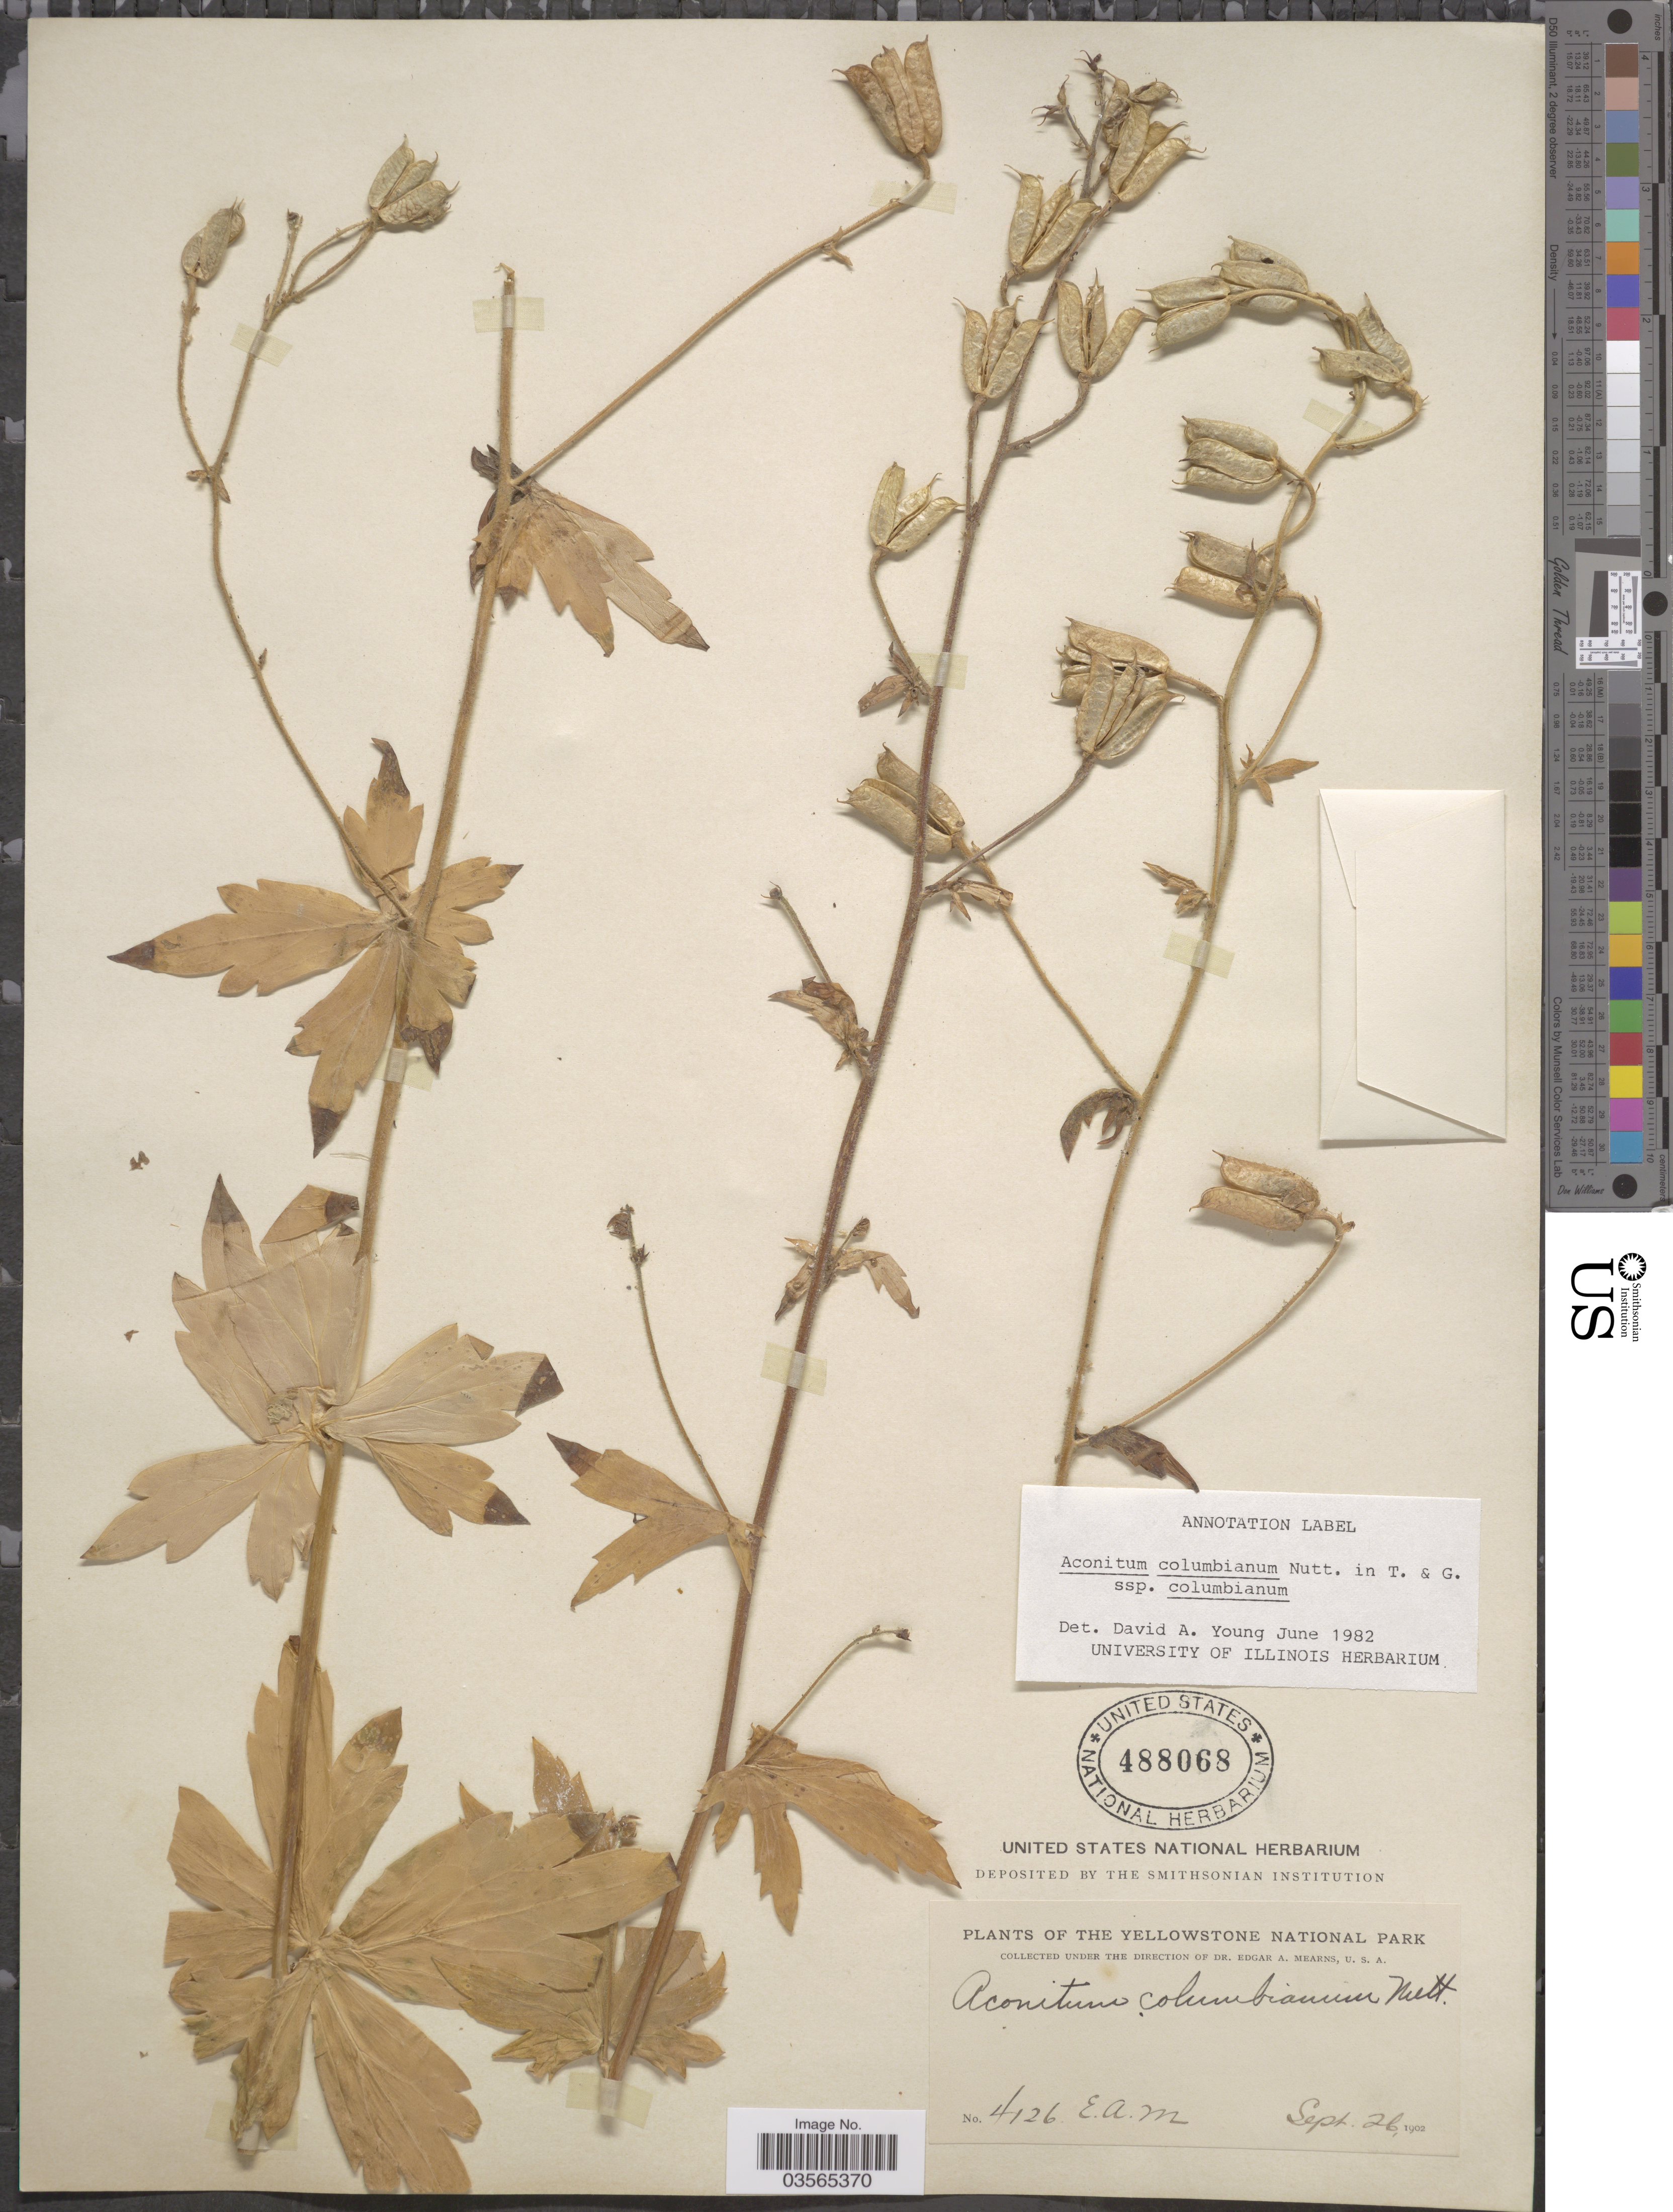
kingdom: Plantae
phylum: Tracheophyta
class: Magnoliopsida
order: Ranunculales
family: Ranunculaceae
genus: Aconitum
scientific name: Aconitum columbianum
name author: Nutt.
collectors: E. A. Mearns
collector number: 4126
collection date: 1902-09-26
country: United States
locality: The Yellowstone National Park.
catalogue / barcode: US 488068